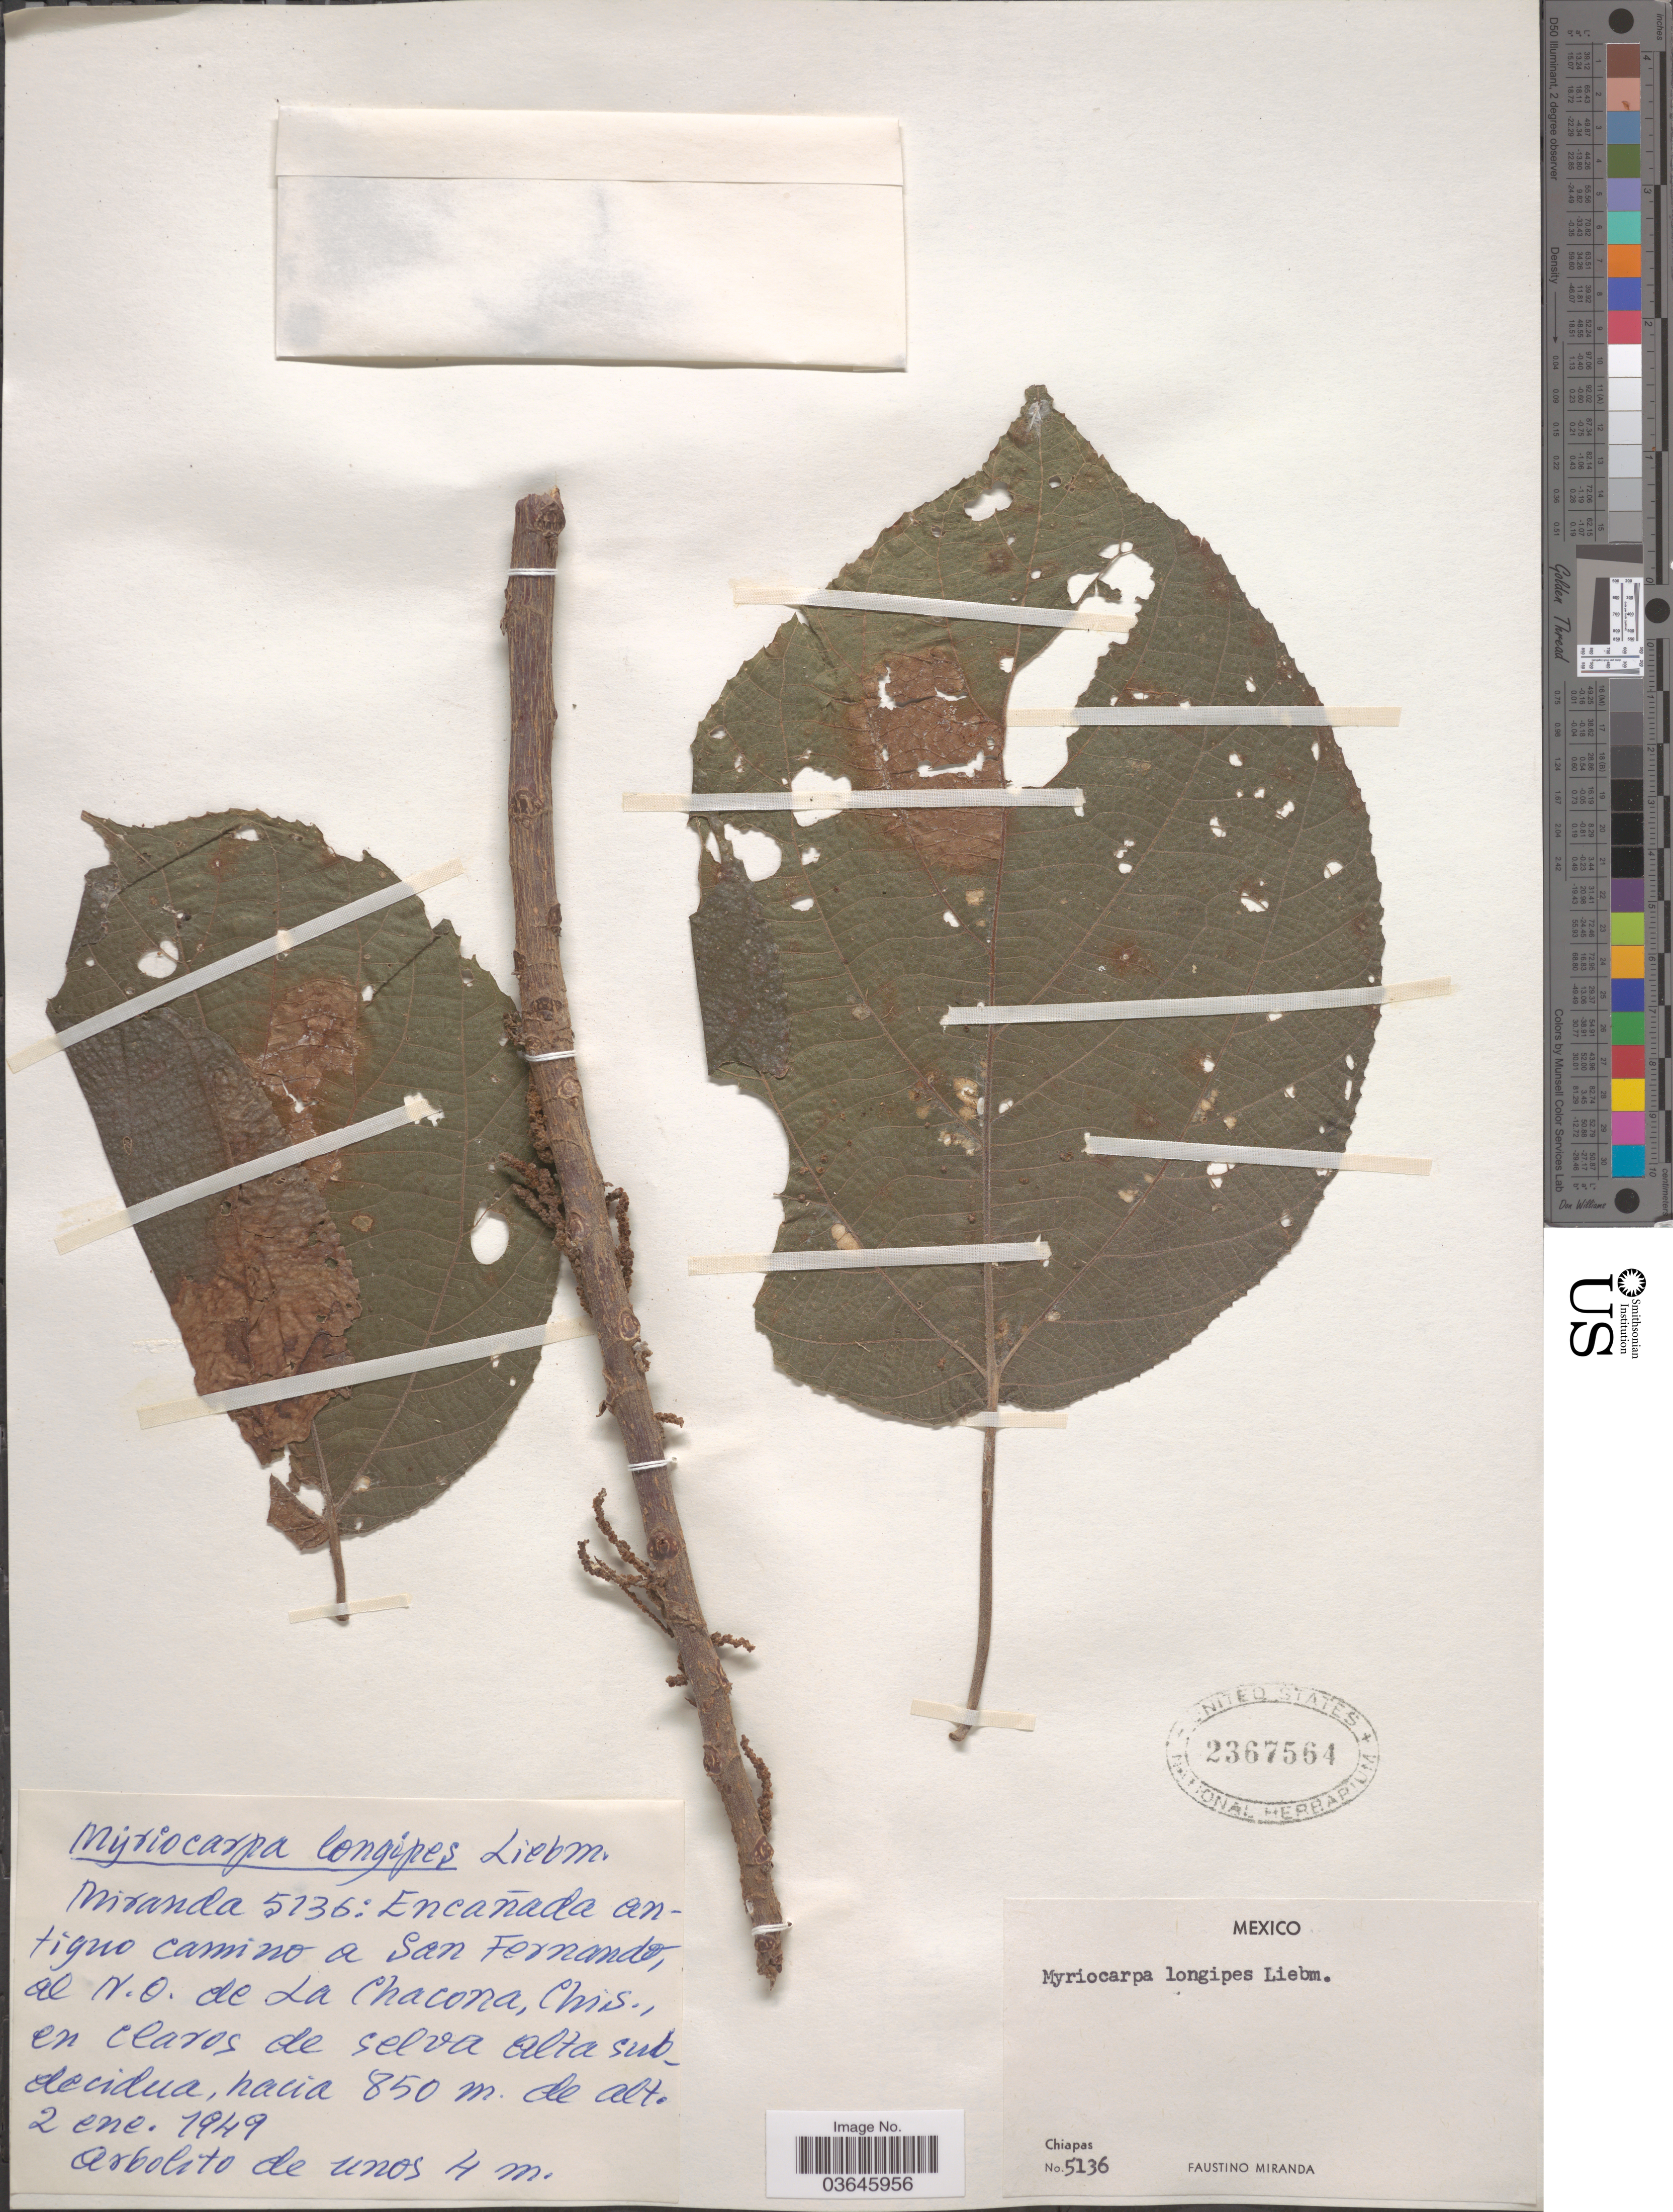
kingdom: Plantae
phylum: Tracheophyta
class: Magnoliopsida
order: Rosales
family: Urticaceae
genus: Myriocarpa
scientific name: Myriocarpa longipes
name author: Liebm.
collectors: F. Miranda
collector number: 5136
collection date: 1949-01-02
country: Mexico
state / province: Chiapas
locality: Encañada antiguo camino a San Fernando, al N. O. de La Chacona.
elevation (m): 850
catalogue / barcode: US 2367564